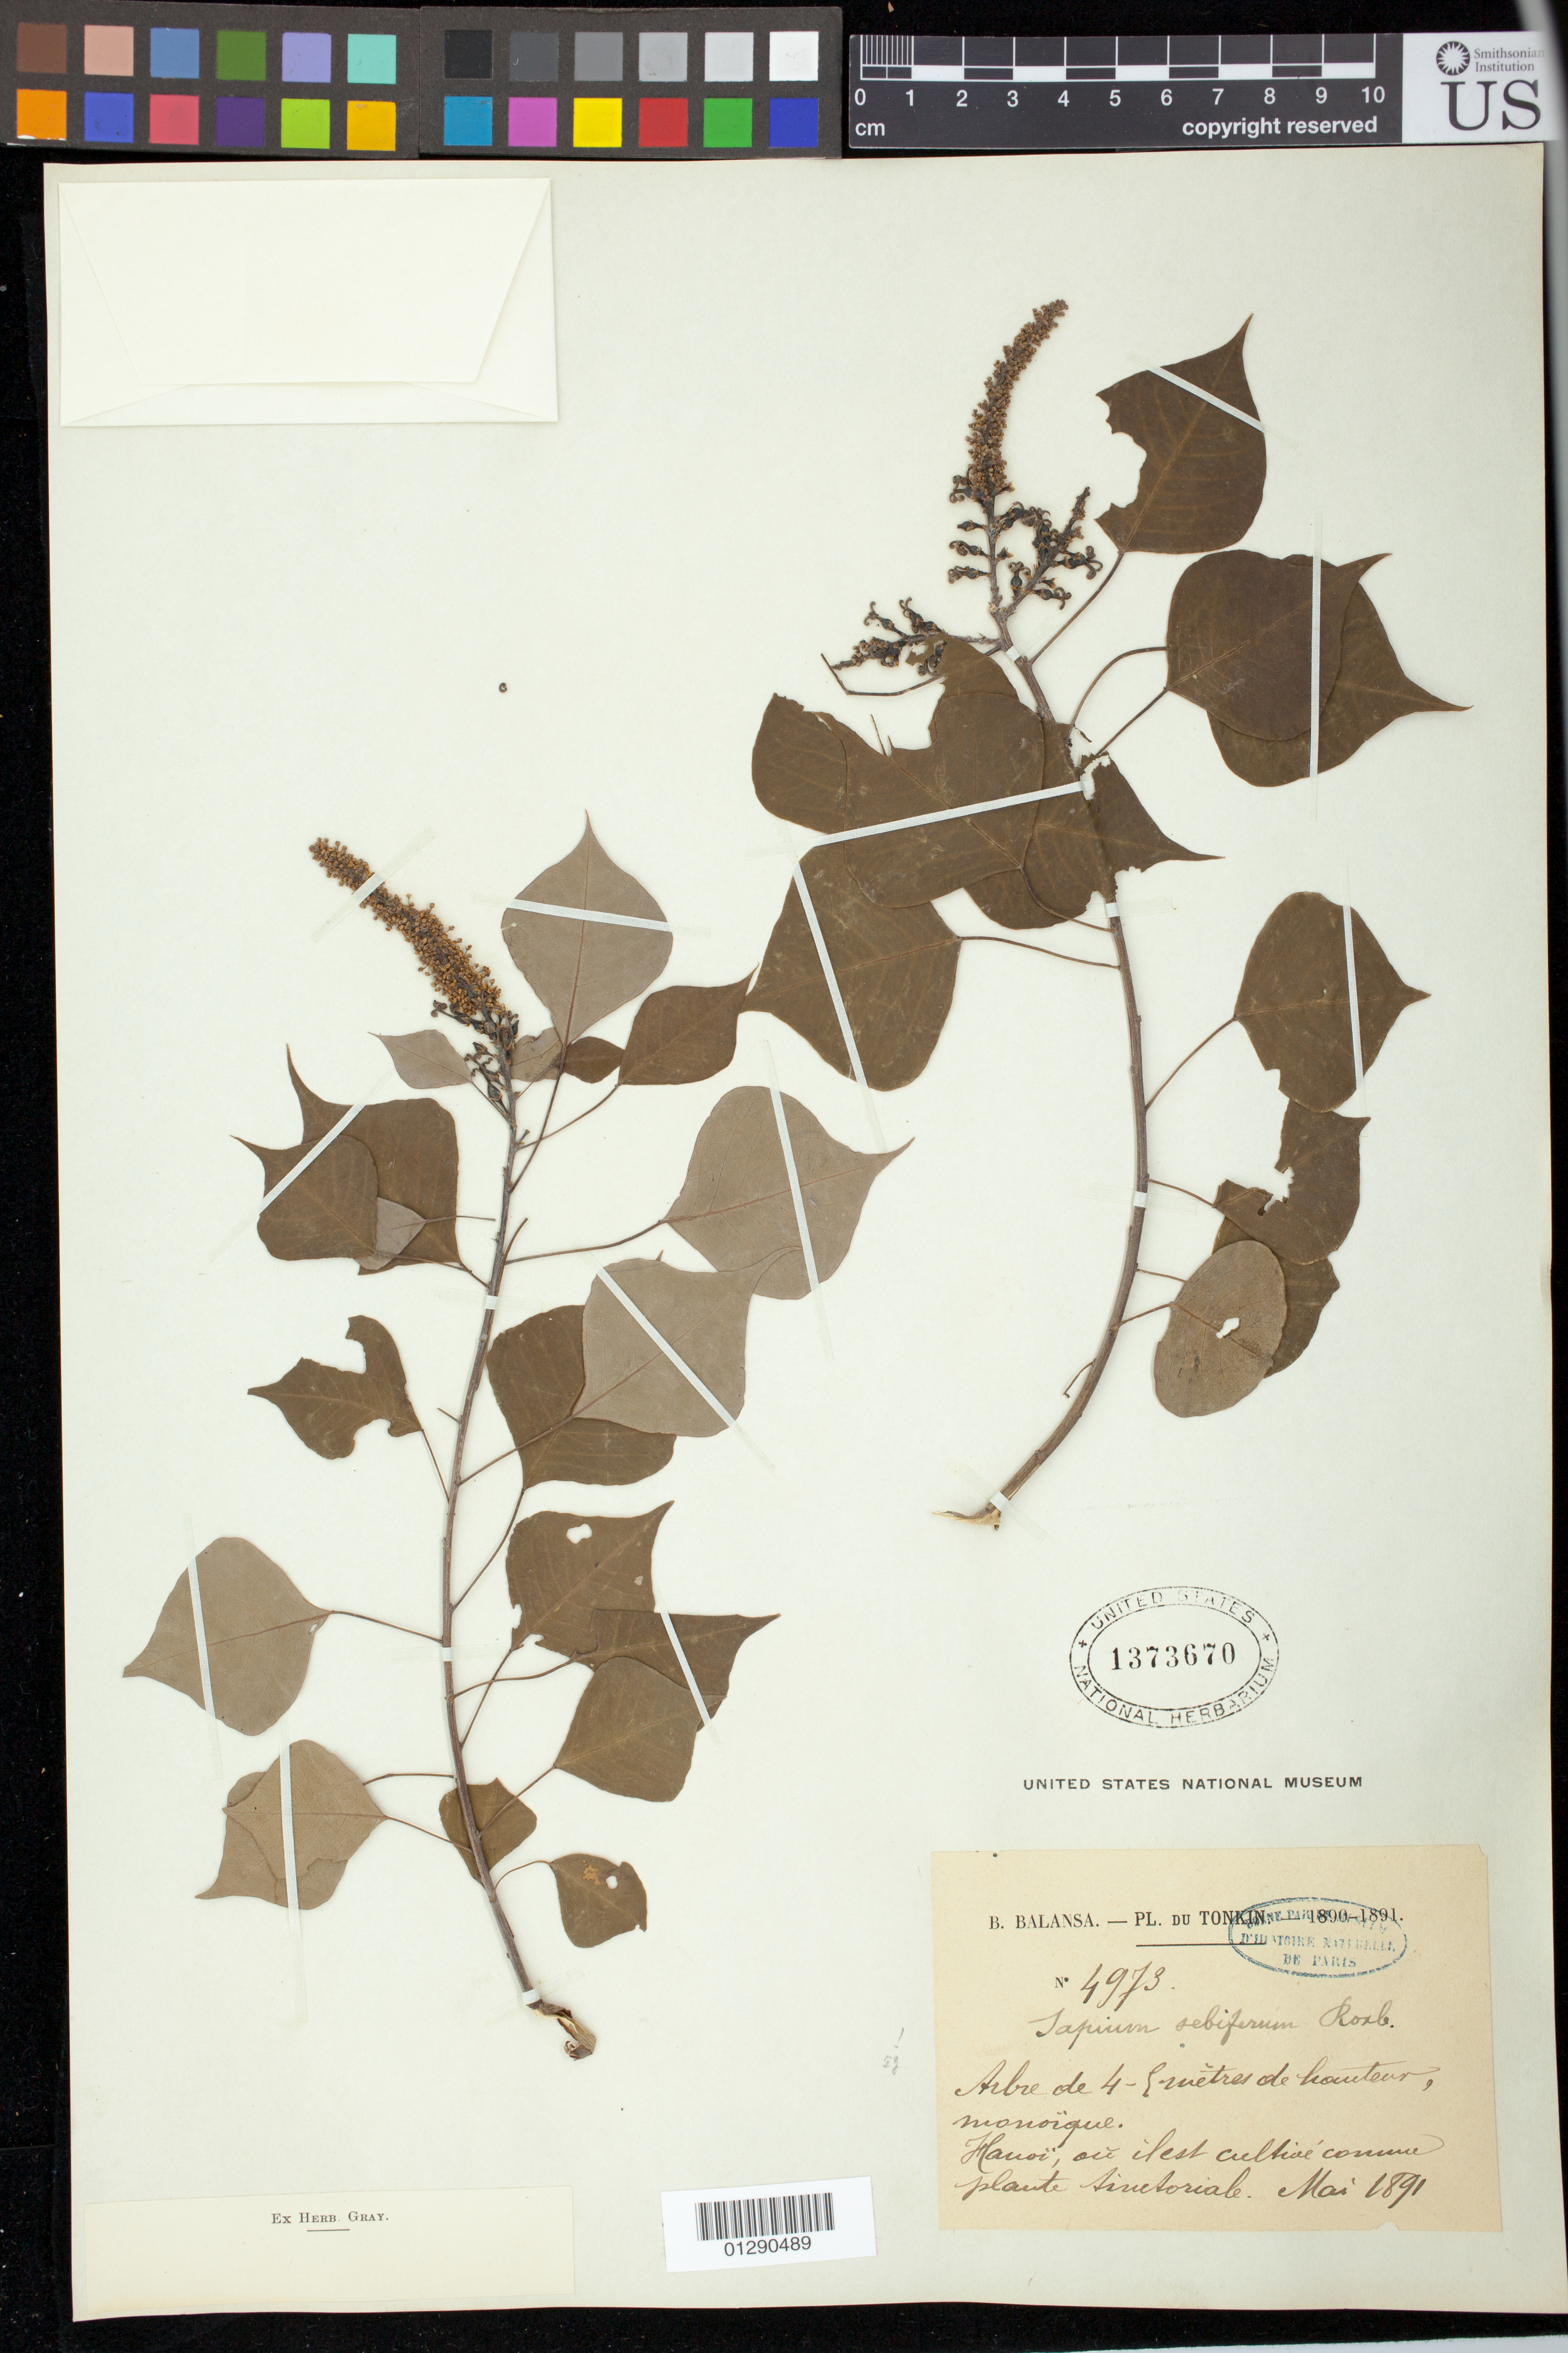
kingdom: Plantae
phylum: Tracheophyta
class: Magnoliopsida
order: Malpighiales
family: Euphorbiaceae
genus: Sapium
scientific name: Sapium sebiferum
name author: (L.) Roxb.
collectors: B. Balansa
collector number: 4973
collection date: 1891-05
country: Vietnam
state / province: Tuyen Quang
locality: Tonkin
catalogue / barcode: US 1373670